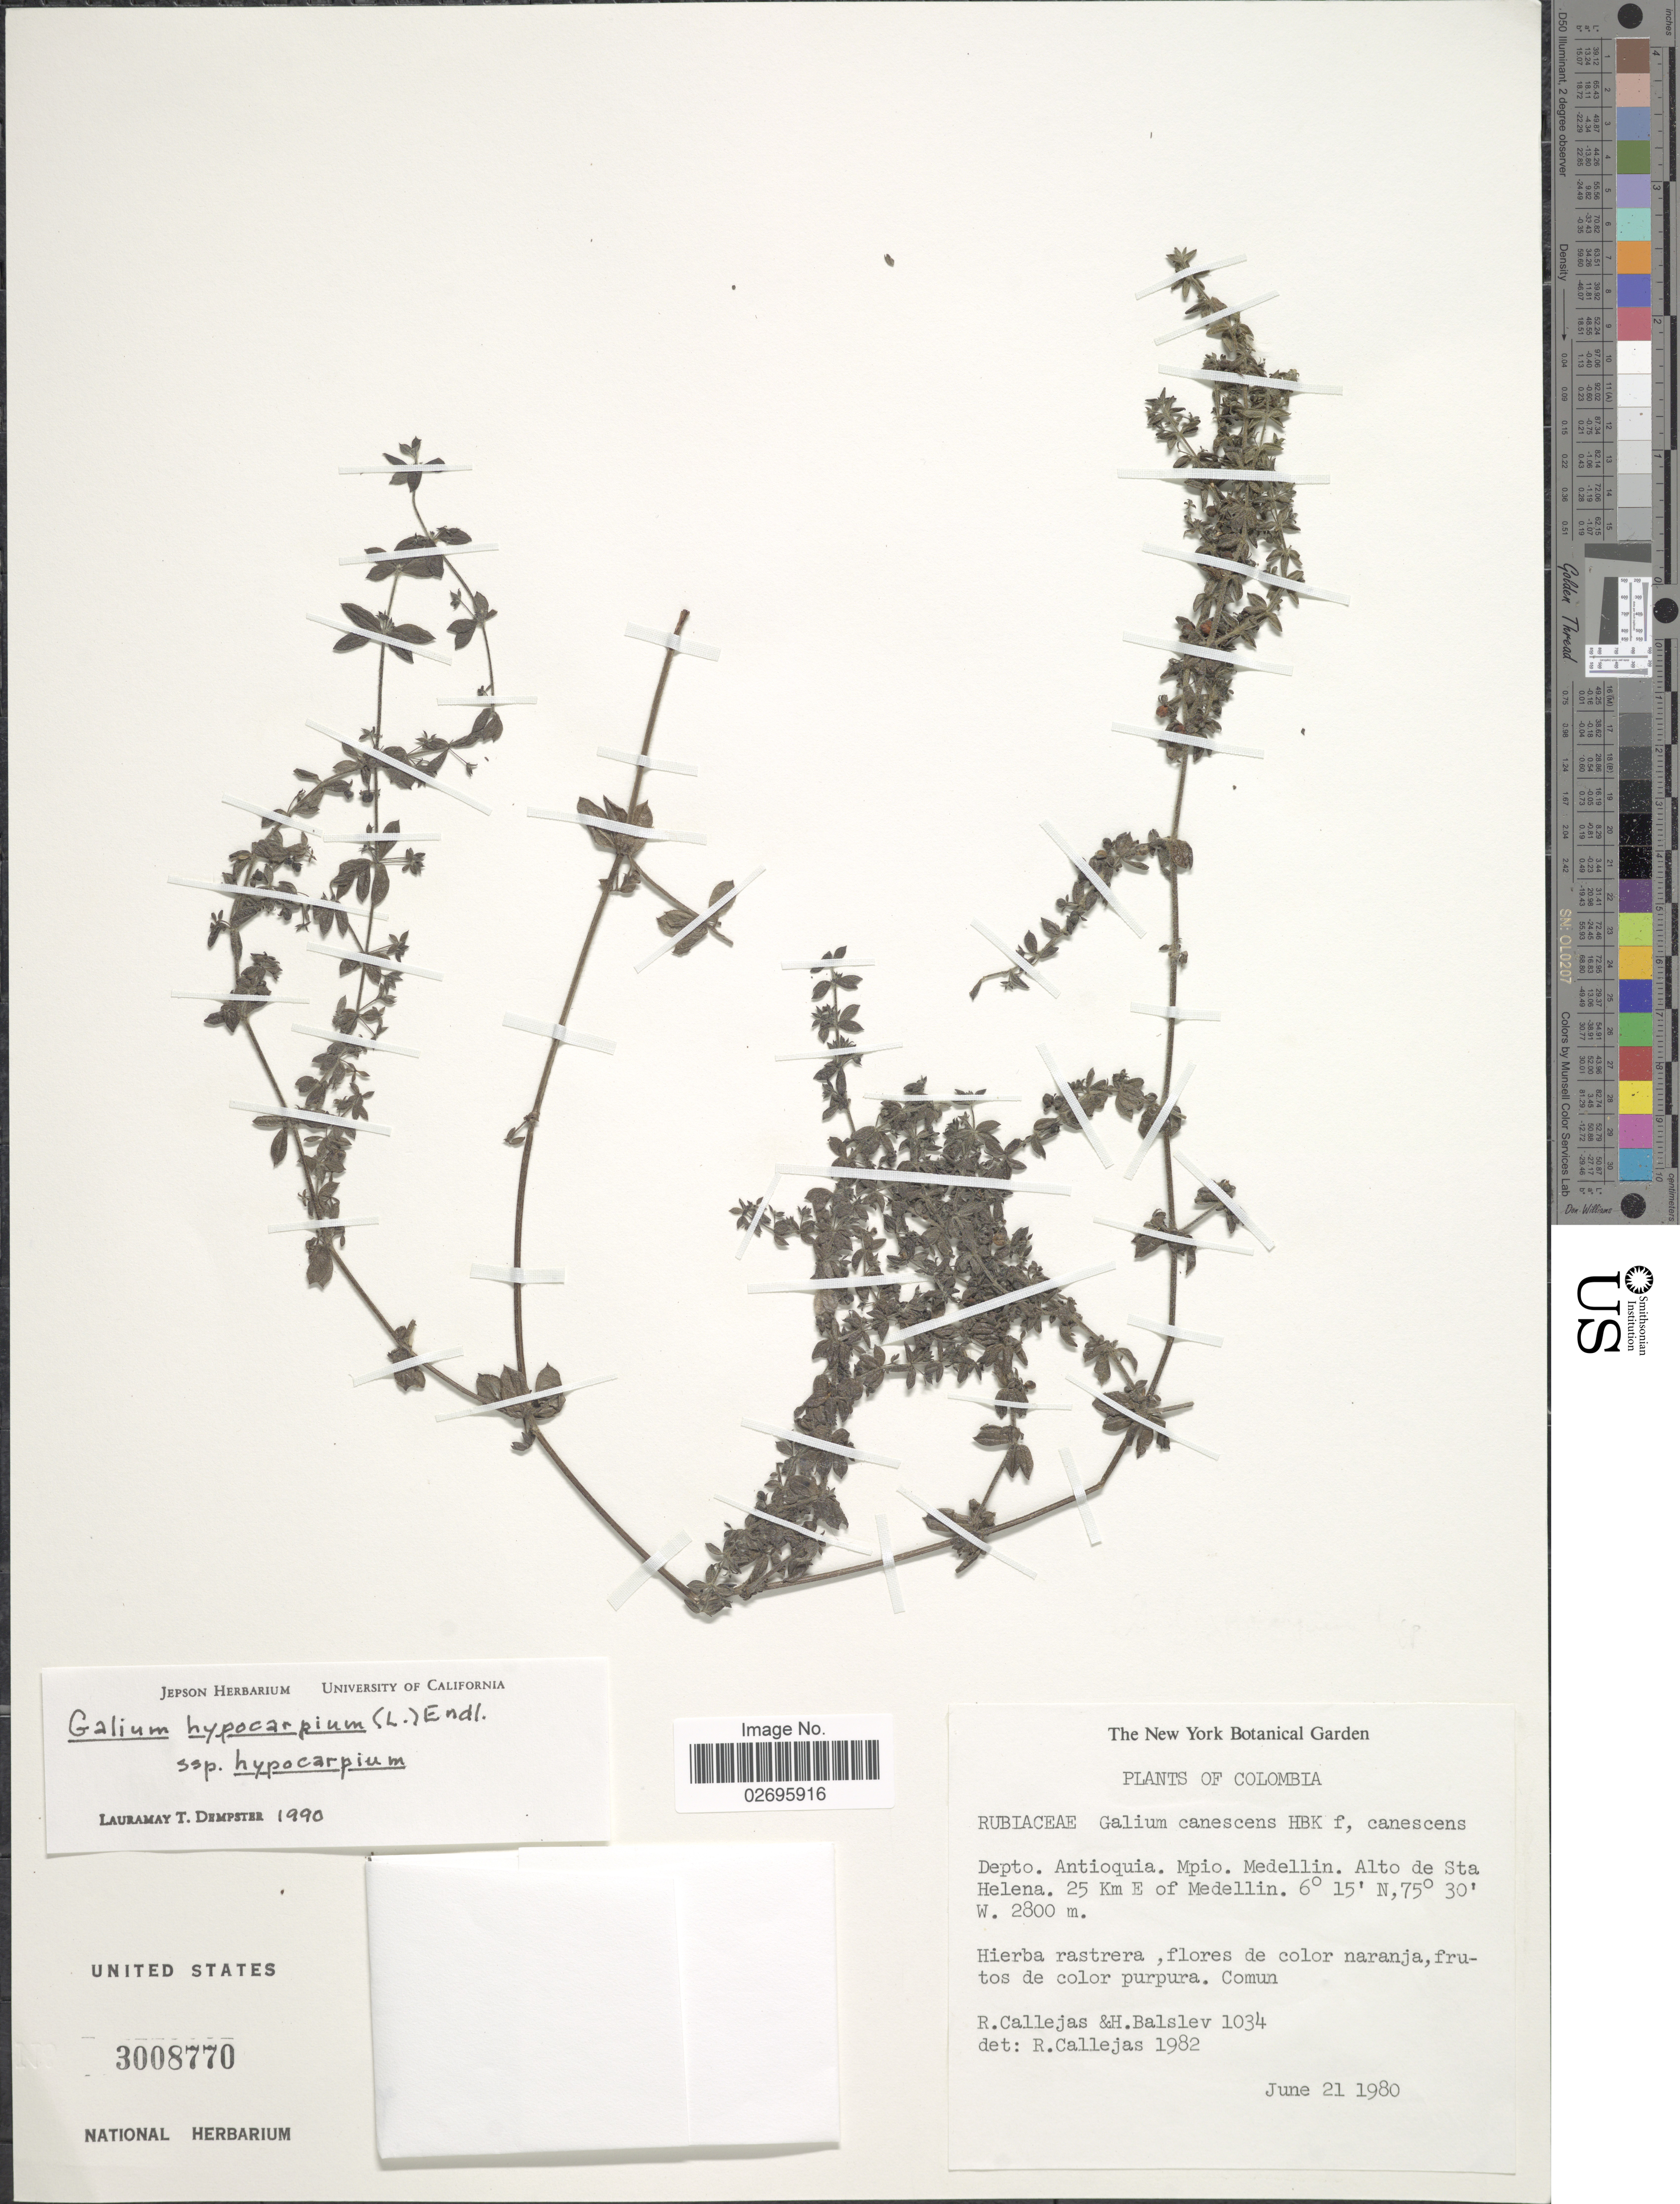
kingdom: Plantae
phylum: Tracheophyta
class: Magnoliopsida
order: Gentianales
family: Rubiaceae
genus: Galium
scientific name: Galium hypocarpium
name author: (L.) Endl. ex Griseb.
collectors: R. Callejas & H. Balslev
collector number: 1034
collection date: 1980-06-21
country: Colombia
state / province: Antioquia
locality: Depto. Antioquia. Mpio Medellin. Alto de Sta Helena. 25 Km E of Medellin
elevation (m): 2800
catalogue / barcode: US 3008770